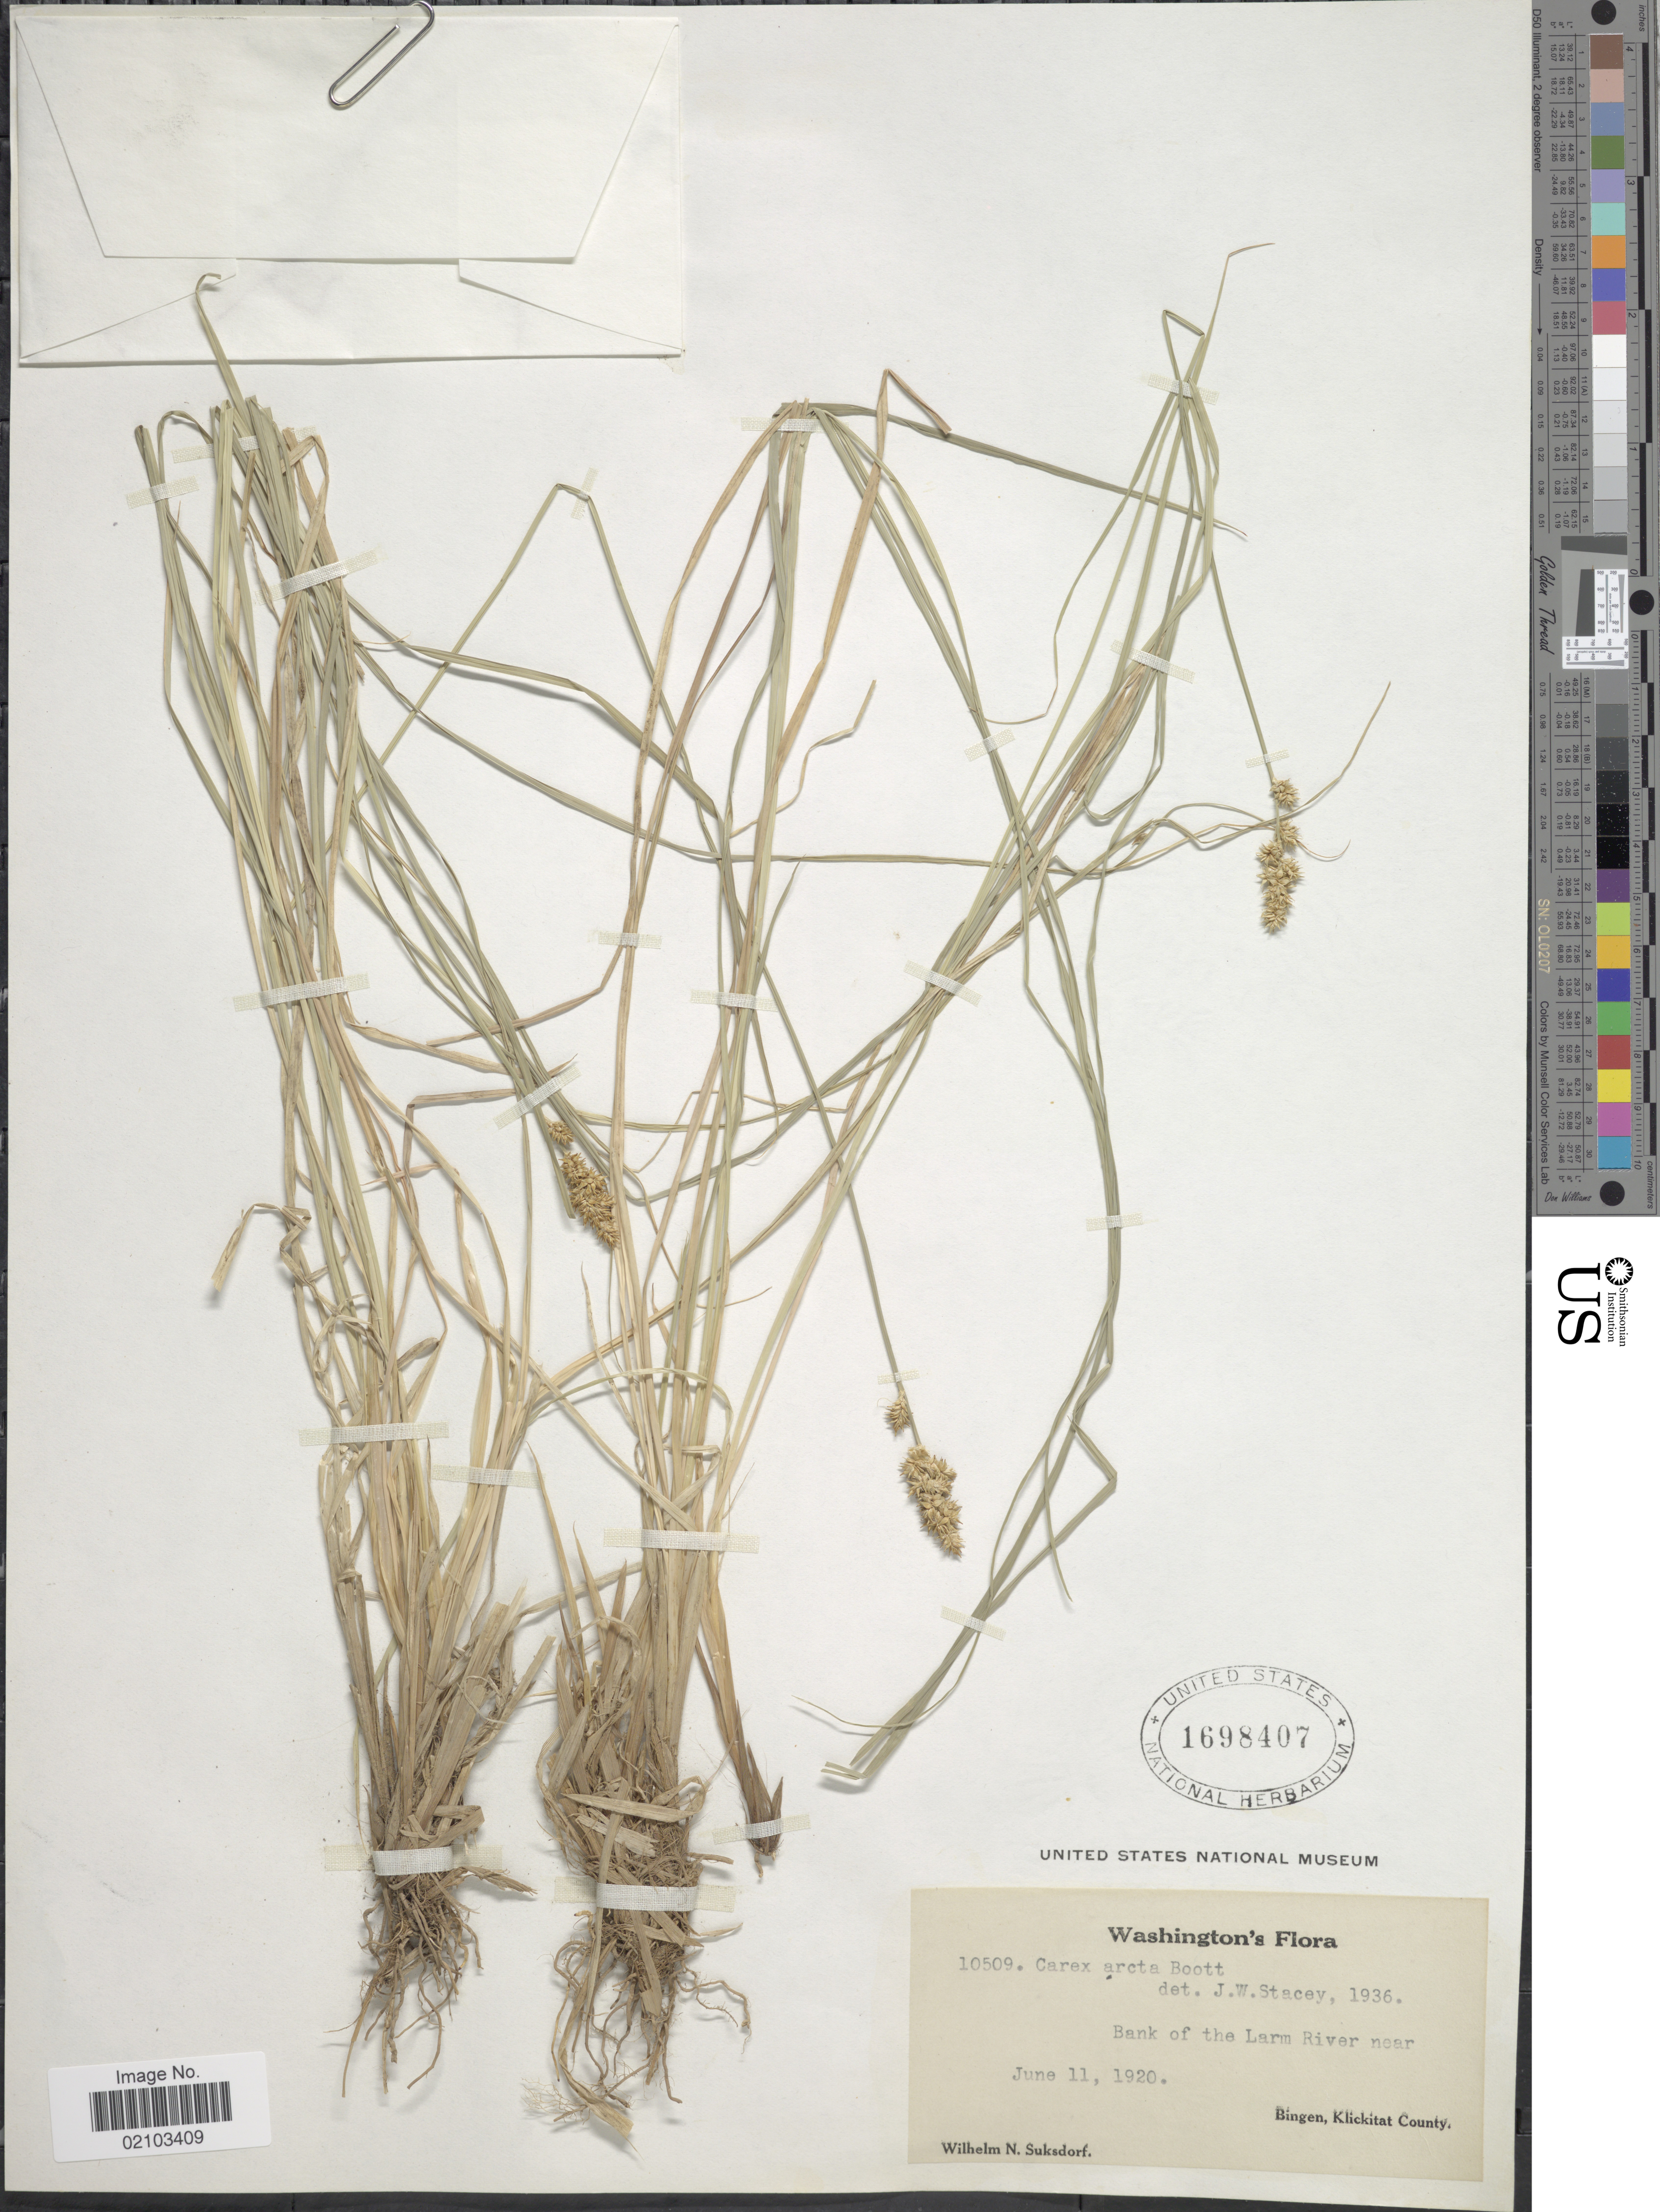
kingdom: Plantae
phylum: Tracheophyta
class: Liliopsida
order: Poales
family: Cyperaceae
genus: Carex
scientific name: Carex arcta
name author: Boott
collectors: W. N. Suksdorf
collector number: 10509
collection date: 1920-06-11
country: United States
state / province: Washington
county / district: Klickitat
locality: Bank of the Larm River near Bingen, Klickitat County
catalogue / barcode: US 1698407